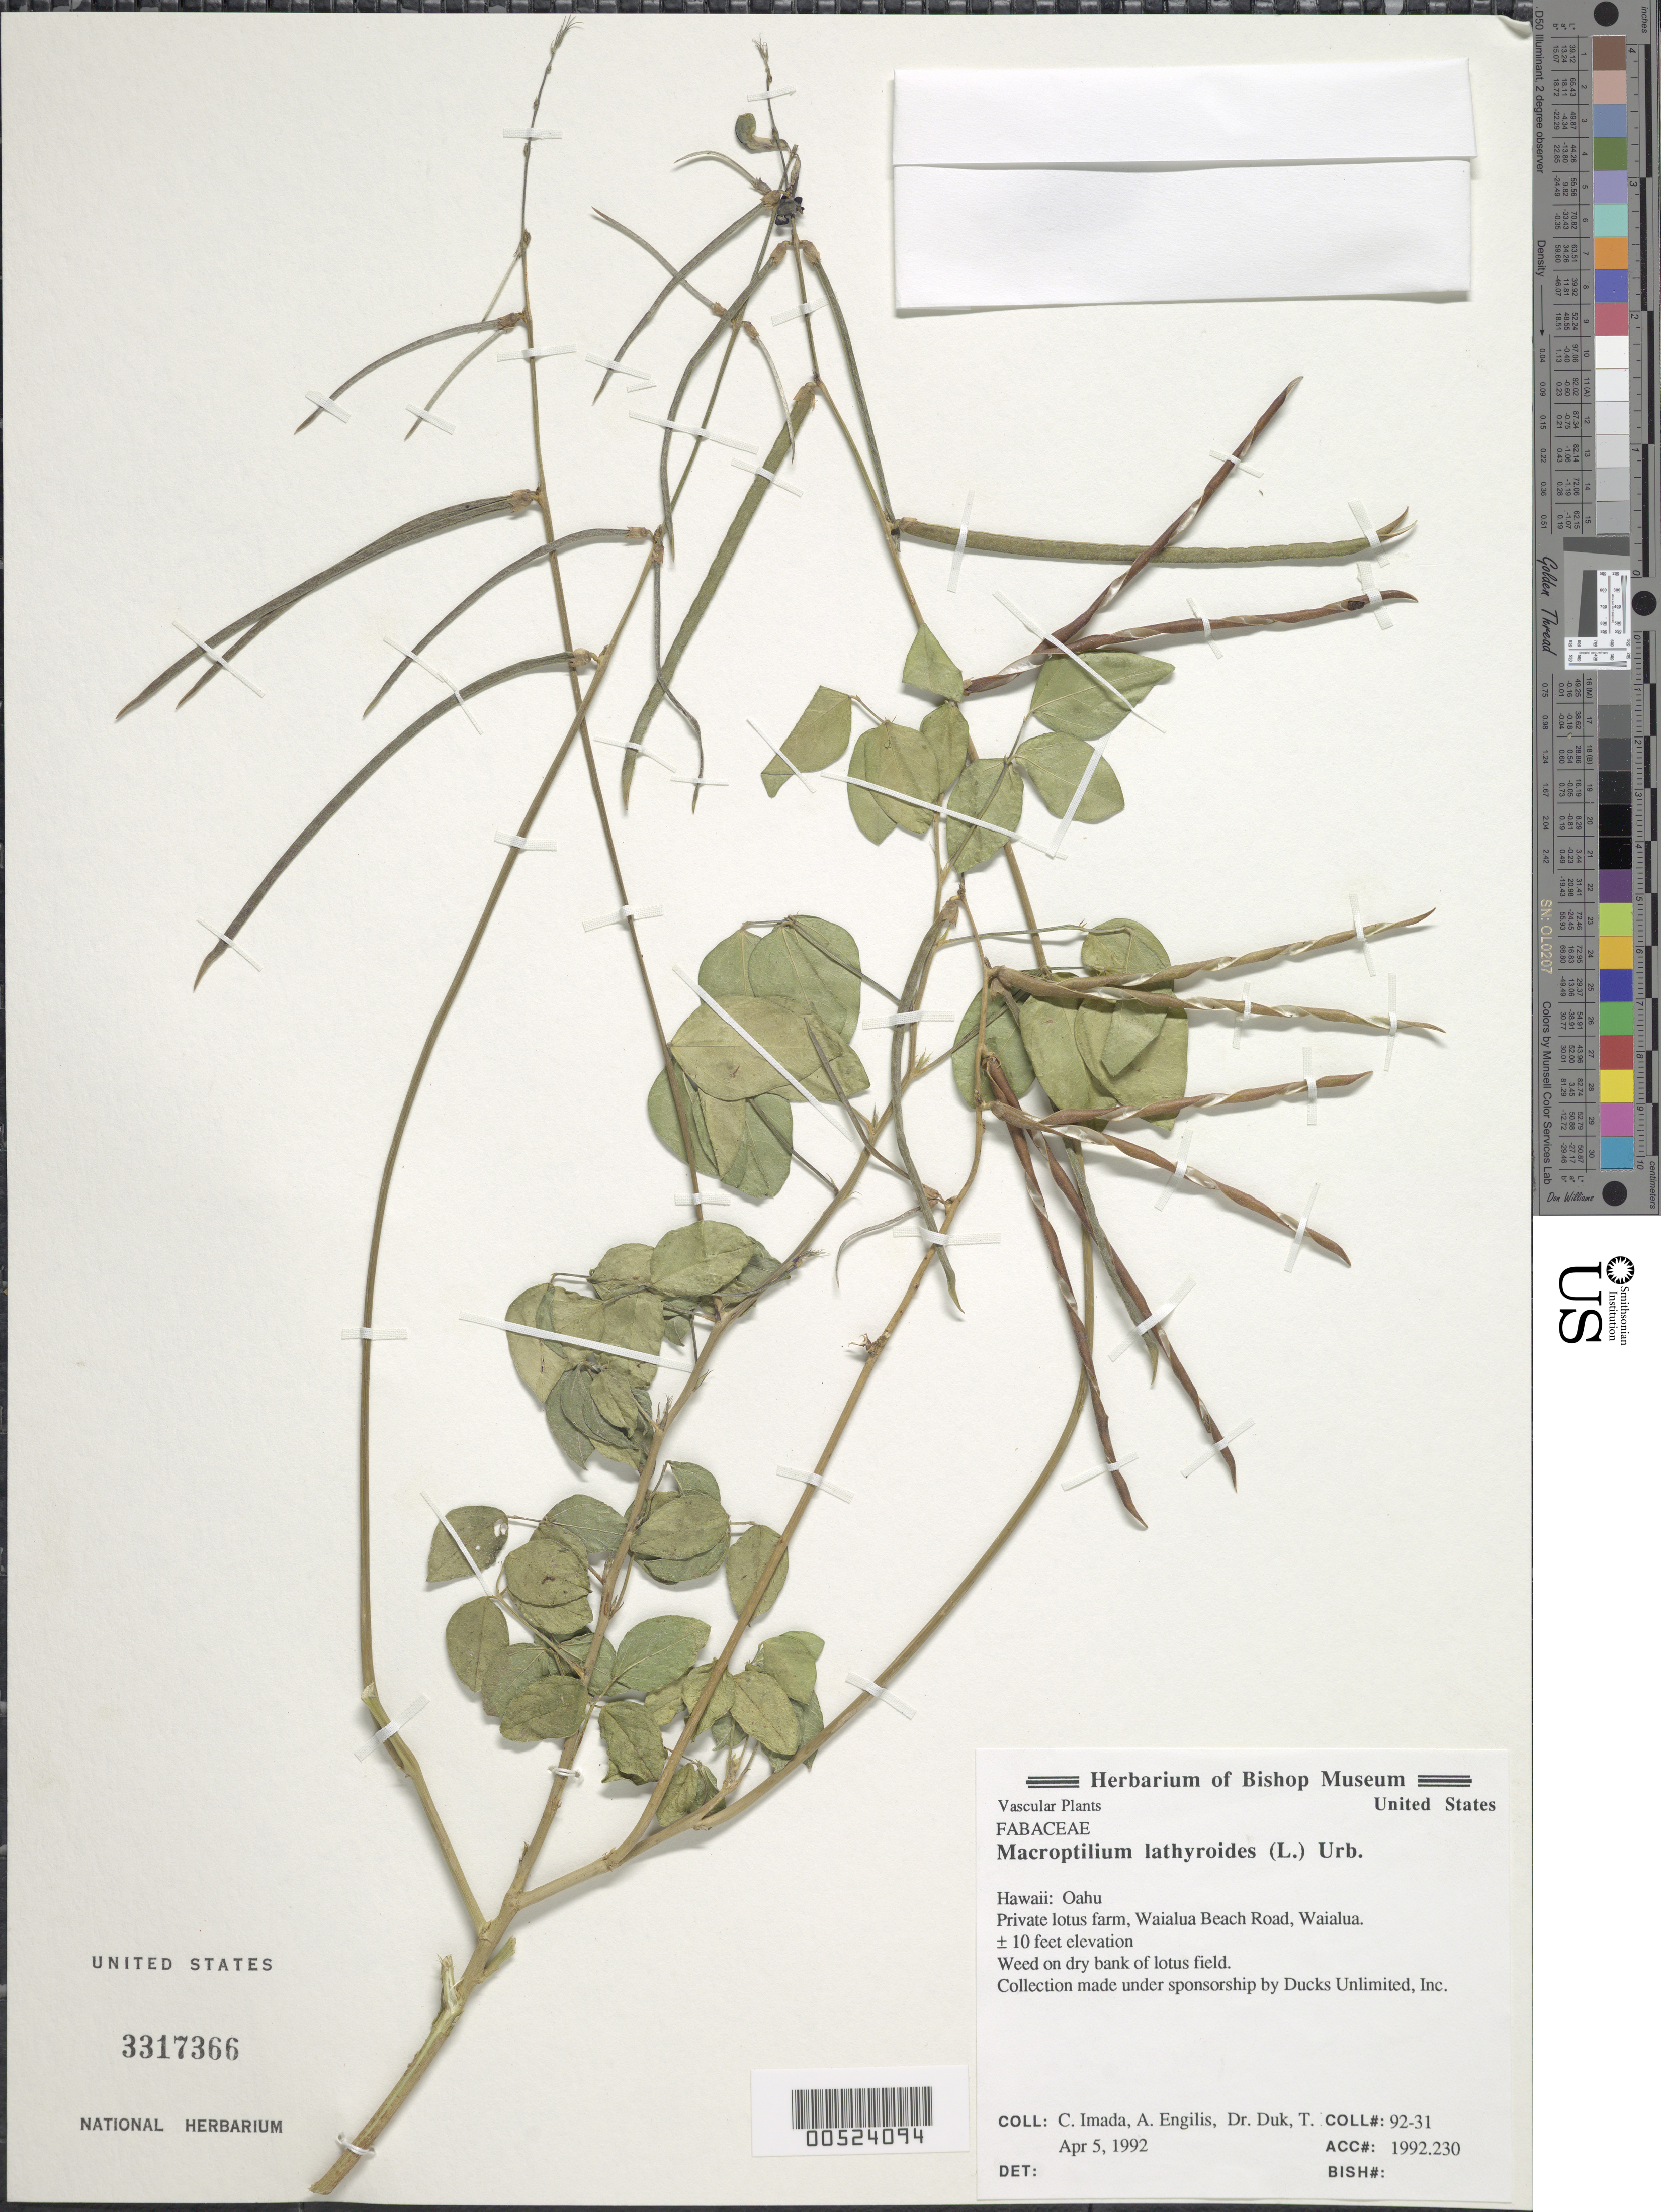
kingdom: Plantae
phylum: Tracheophyta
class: Magnoliopsida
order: Fabales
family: Fabaceae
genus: Macroptilium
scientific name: Macroptilium lathyroides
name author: (L.) Urb.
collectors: C. Imada, A. Engilis & T. Duk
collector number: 92-31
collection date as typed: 5 Apr 1992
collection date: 1992-04-05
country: United States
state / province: Hawaii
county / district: Honolulu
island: Oahu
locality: Private lotus farm, Waialua Beach Rd, Waialua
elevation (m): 3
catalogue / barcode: US 3317366